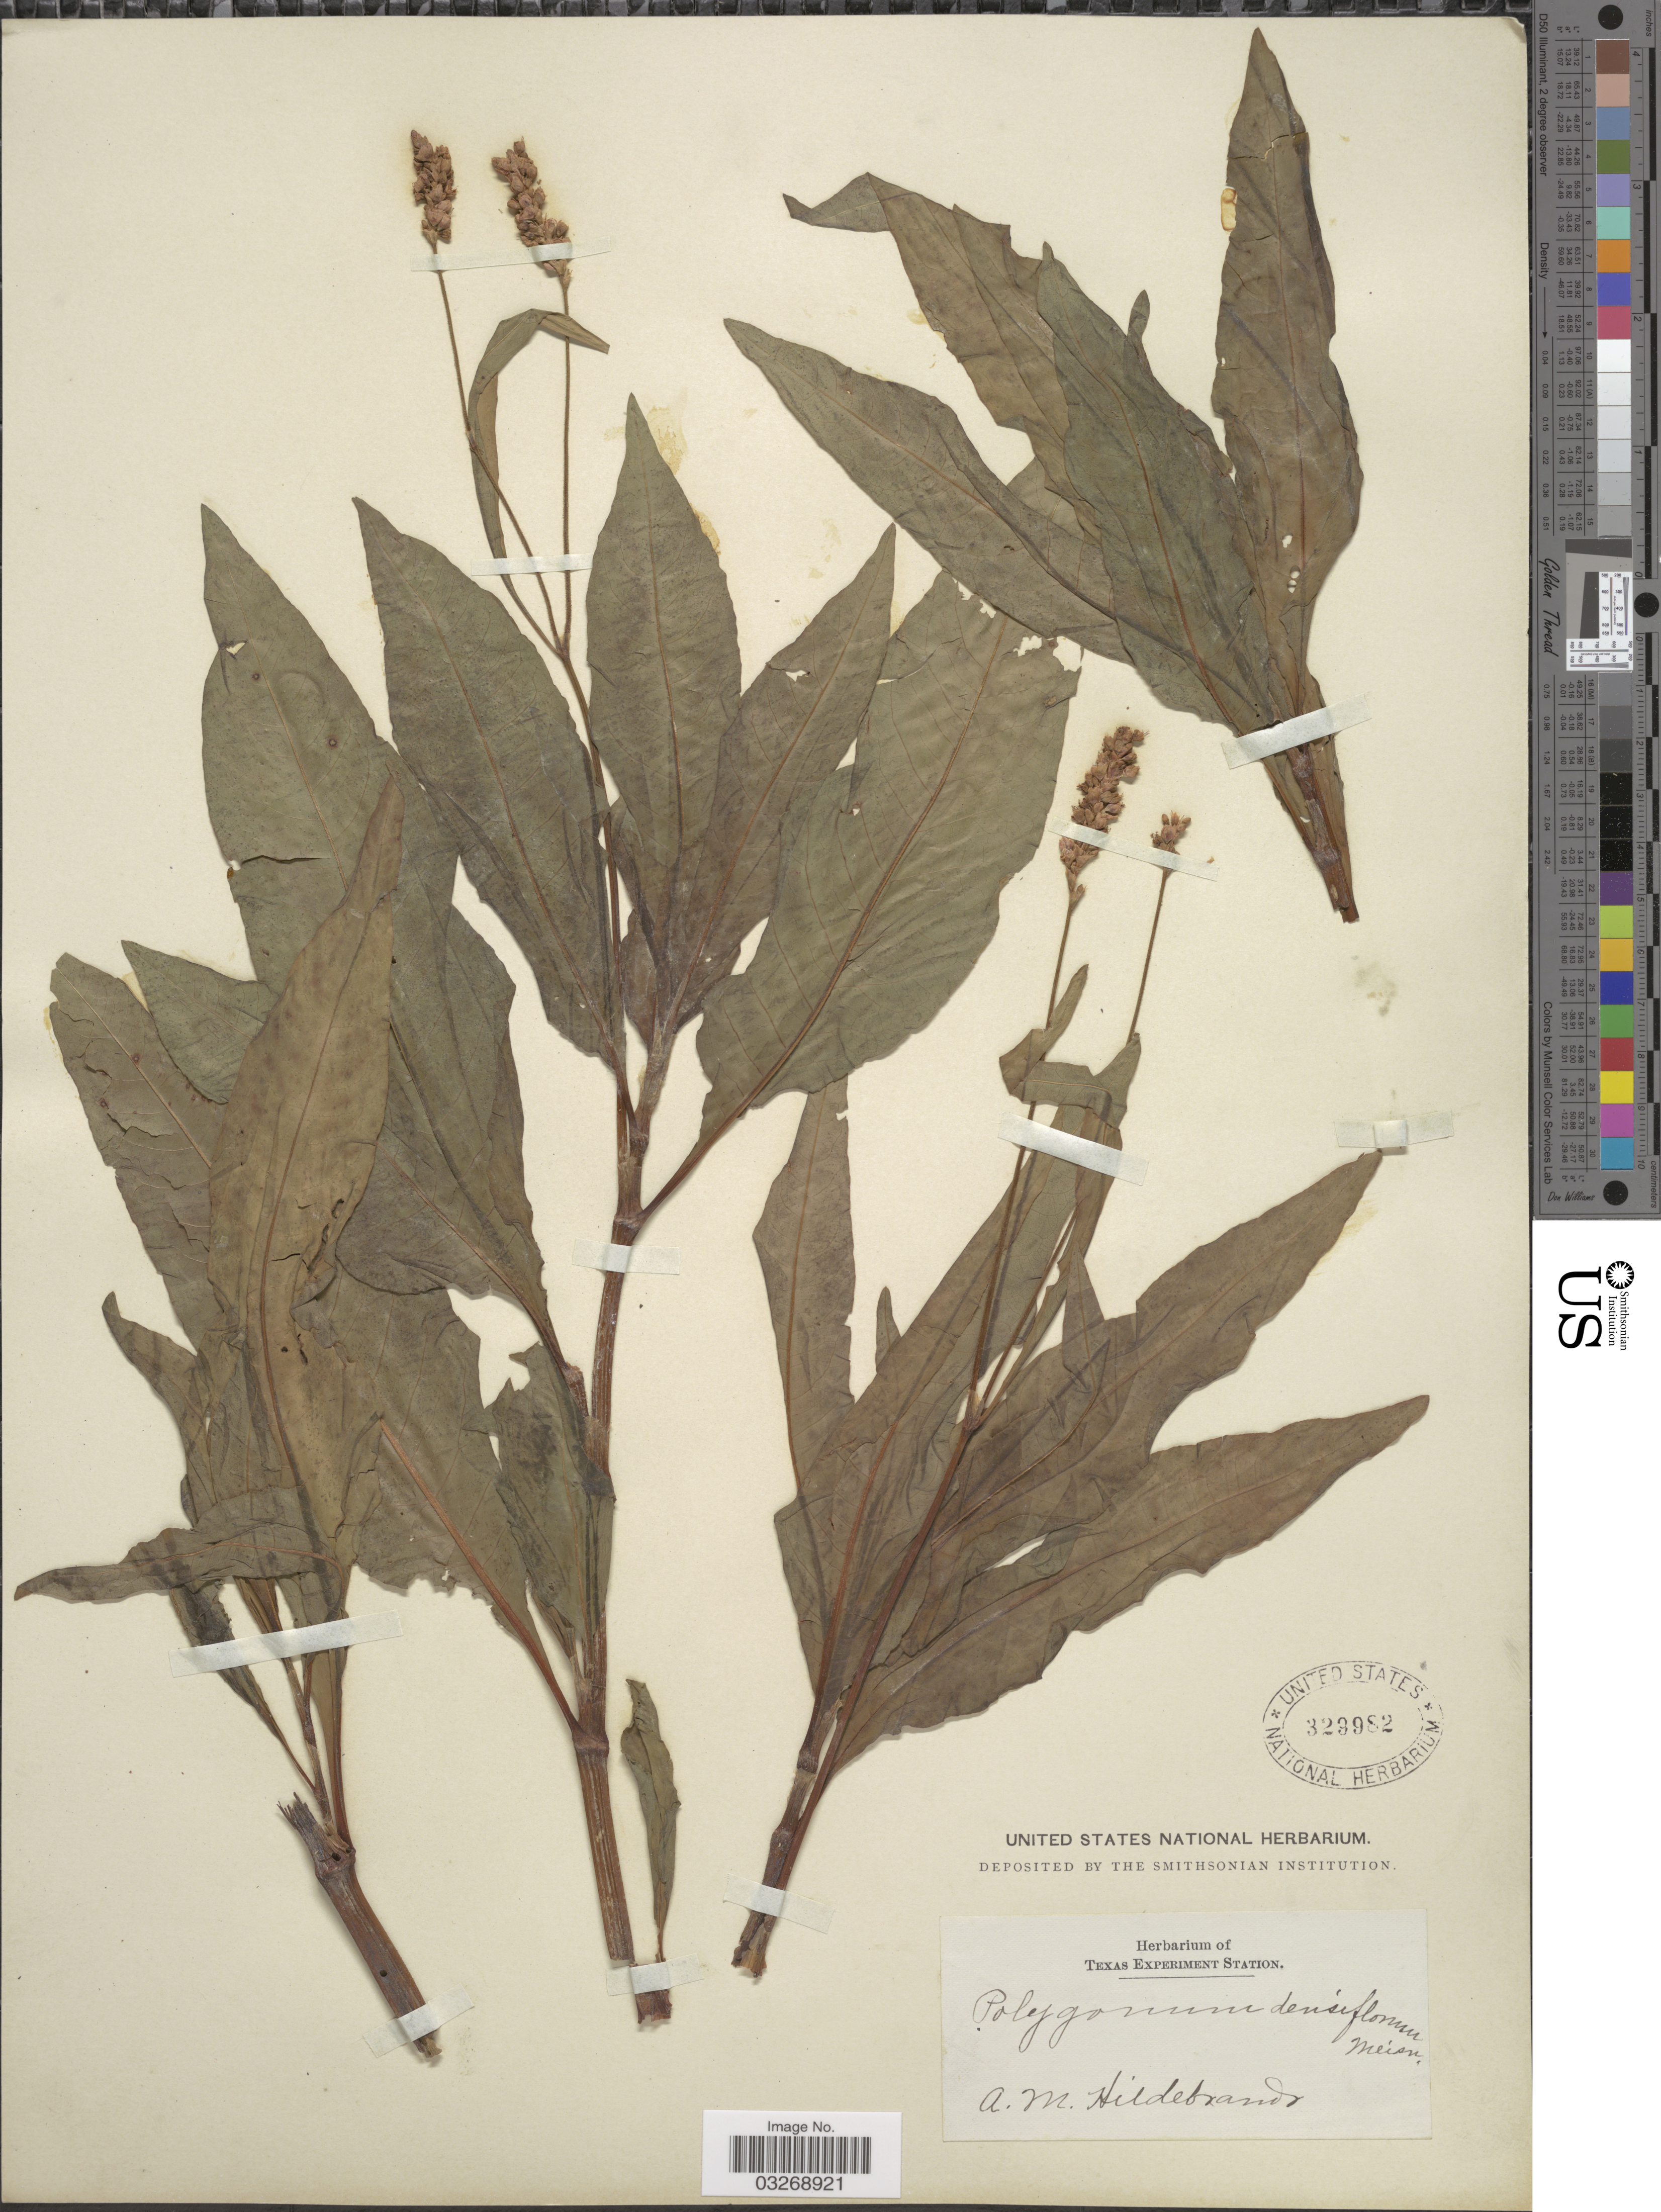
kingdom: Plantae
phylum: Tracheophyta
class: Magnoliopsida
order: Caryophyllales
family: Polygonaceae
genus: Persicaria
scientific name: Persicaria pensylvanica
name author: (L.) M. Gómez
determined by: Atha, D. E.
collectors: A. Hildebrandt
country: United States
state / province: Texas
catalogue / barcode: US 329982